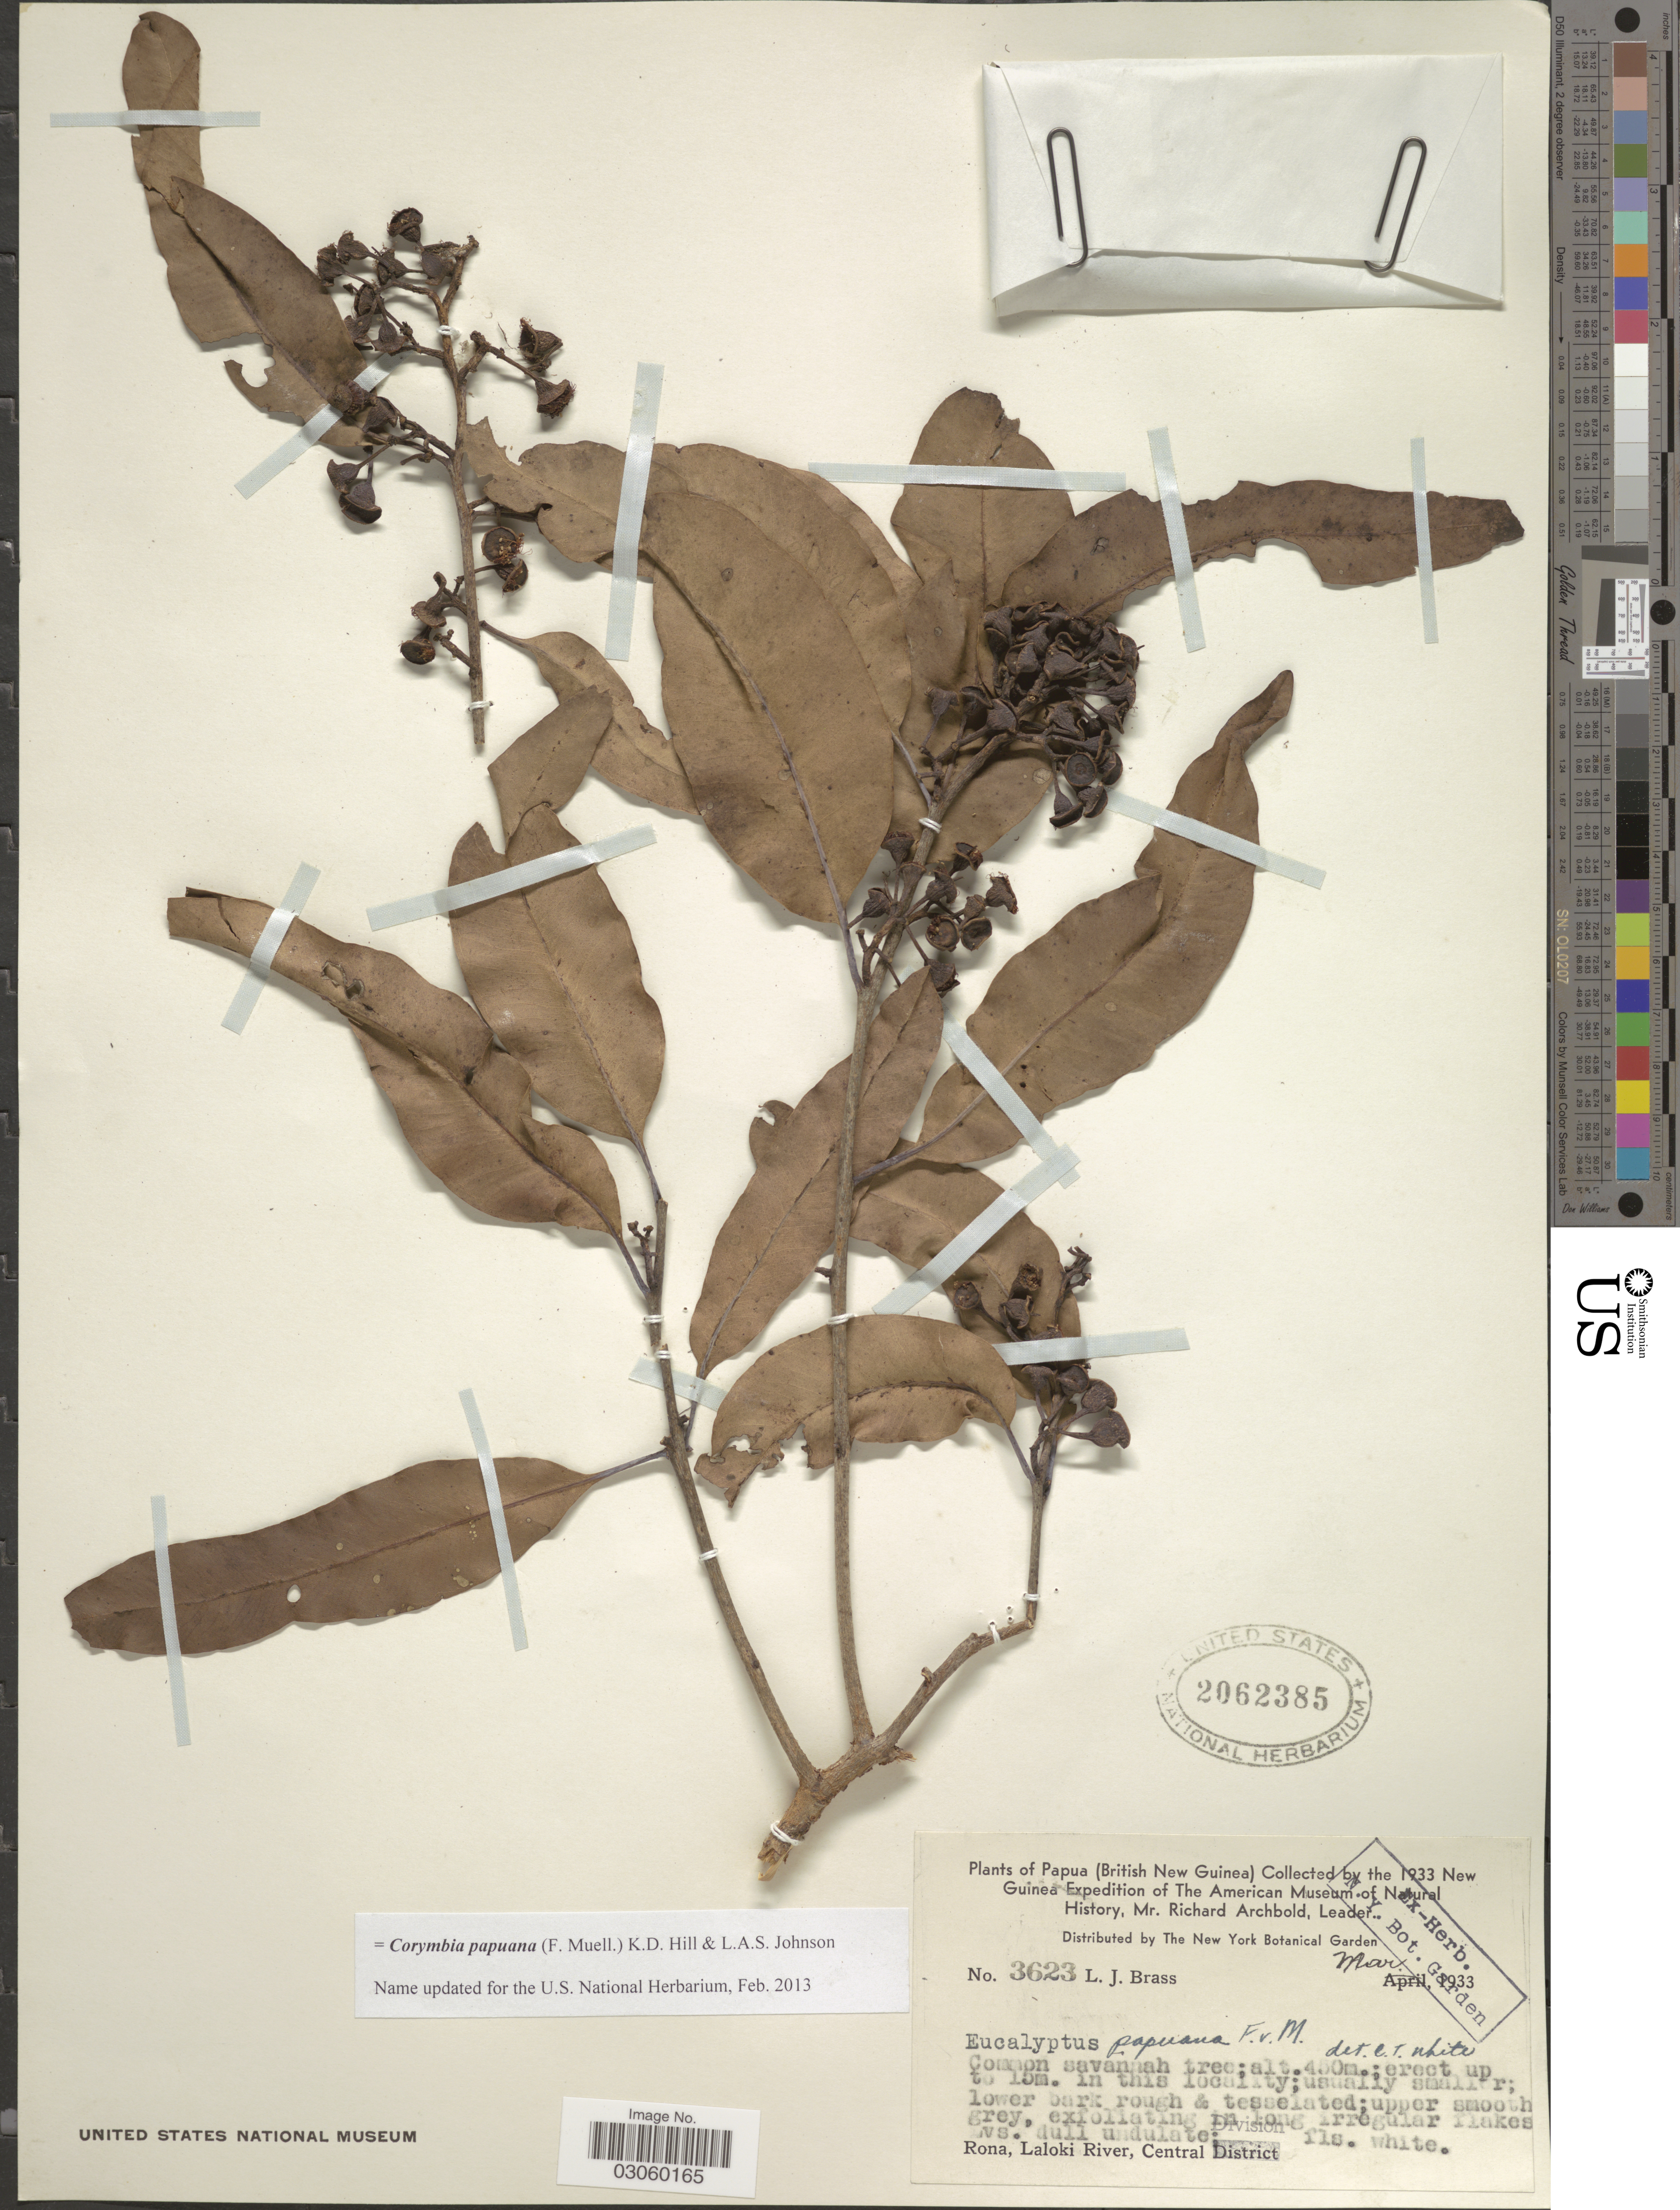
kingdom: Plantae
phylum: Tracheophyta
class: Magnoliopsida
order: Myrtales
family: Myrtaceae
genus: Corymbia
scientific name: Corymbia papuana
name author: (F. Muell.) K.D. Hill & L.A.S. Johnson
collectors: L. J. Brass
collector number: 3623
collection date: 1933-03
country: Papua New Guinea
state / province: Central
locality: Papua (British New Guinea), Rona, Laloki River, Central District.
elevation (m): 450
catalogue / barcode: US 2062385